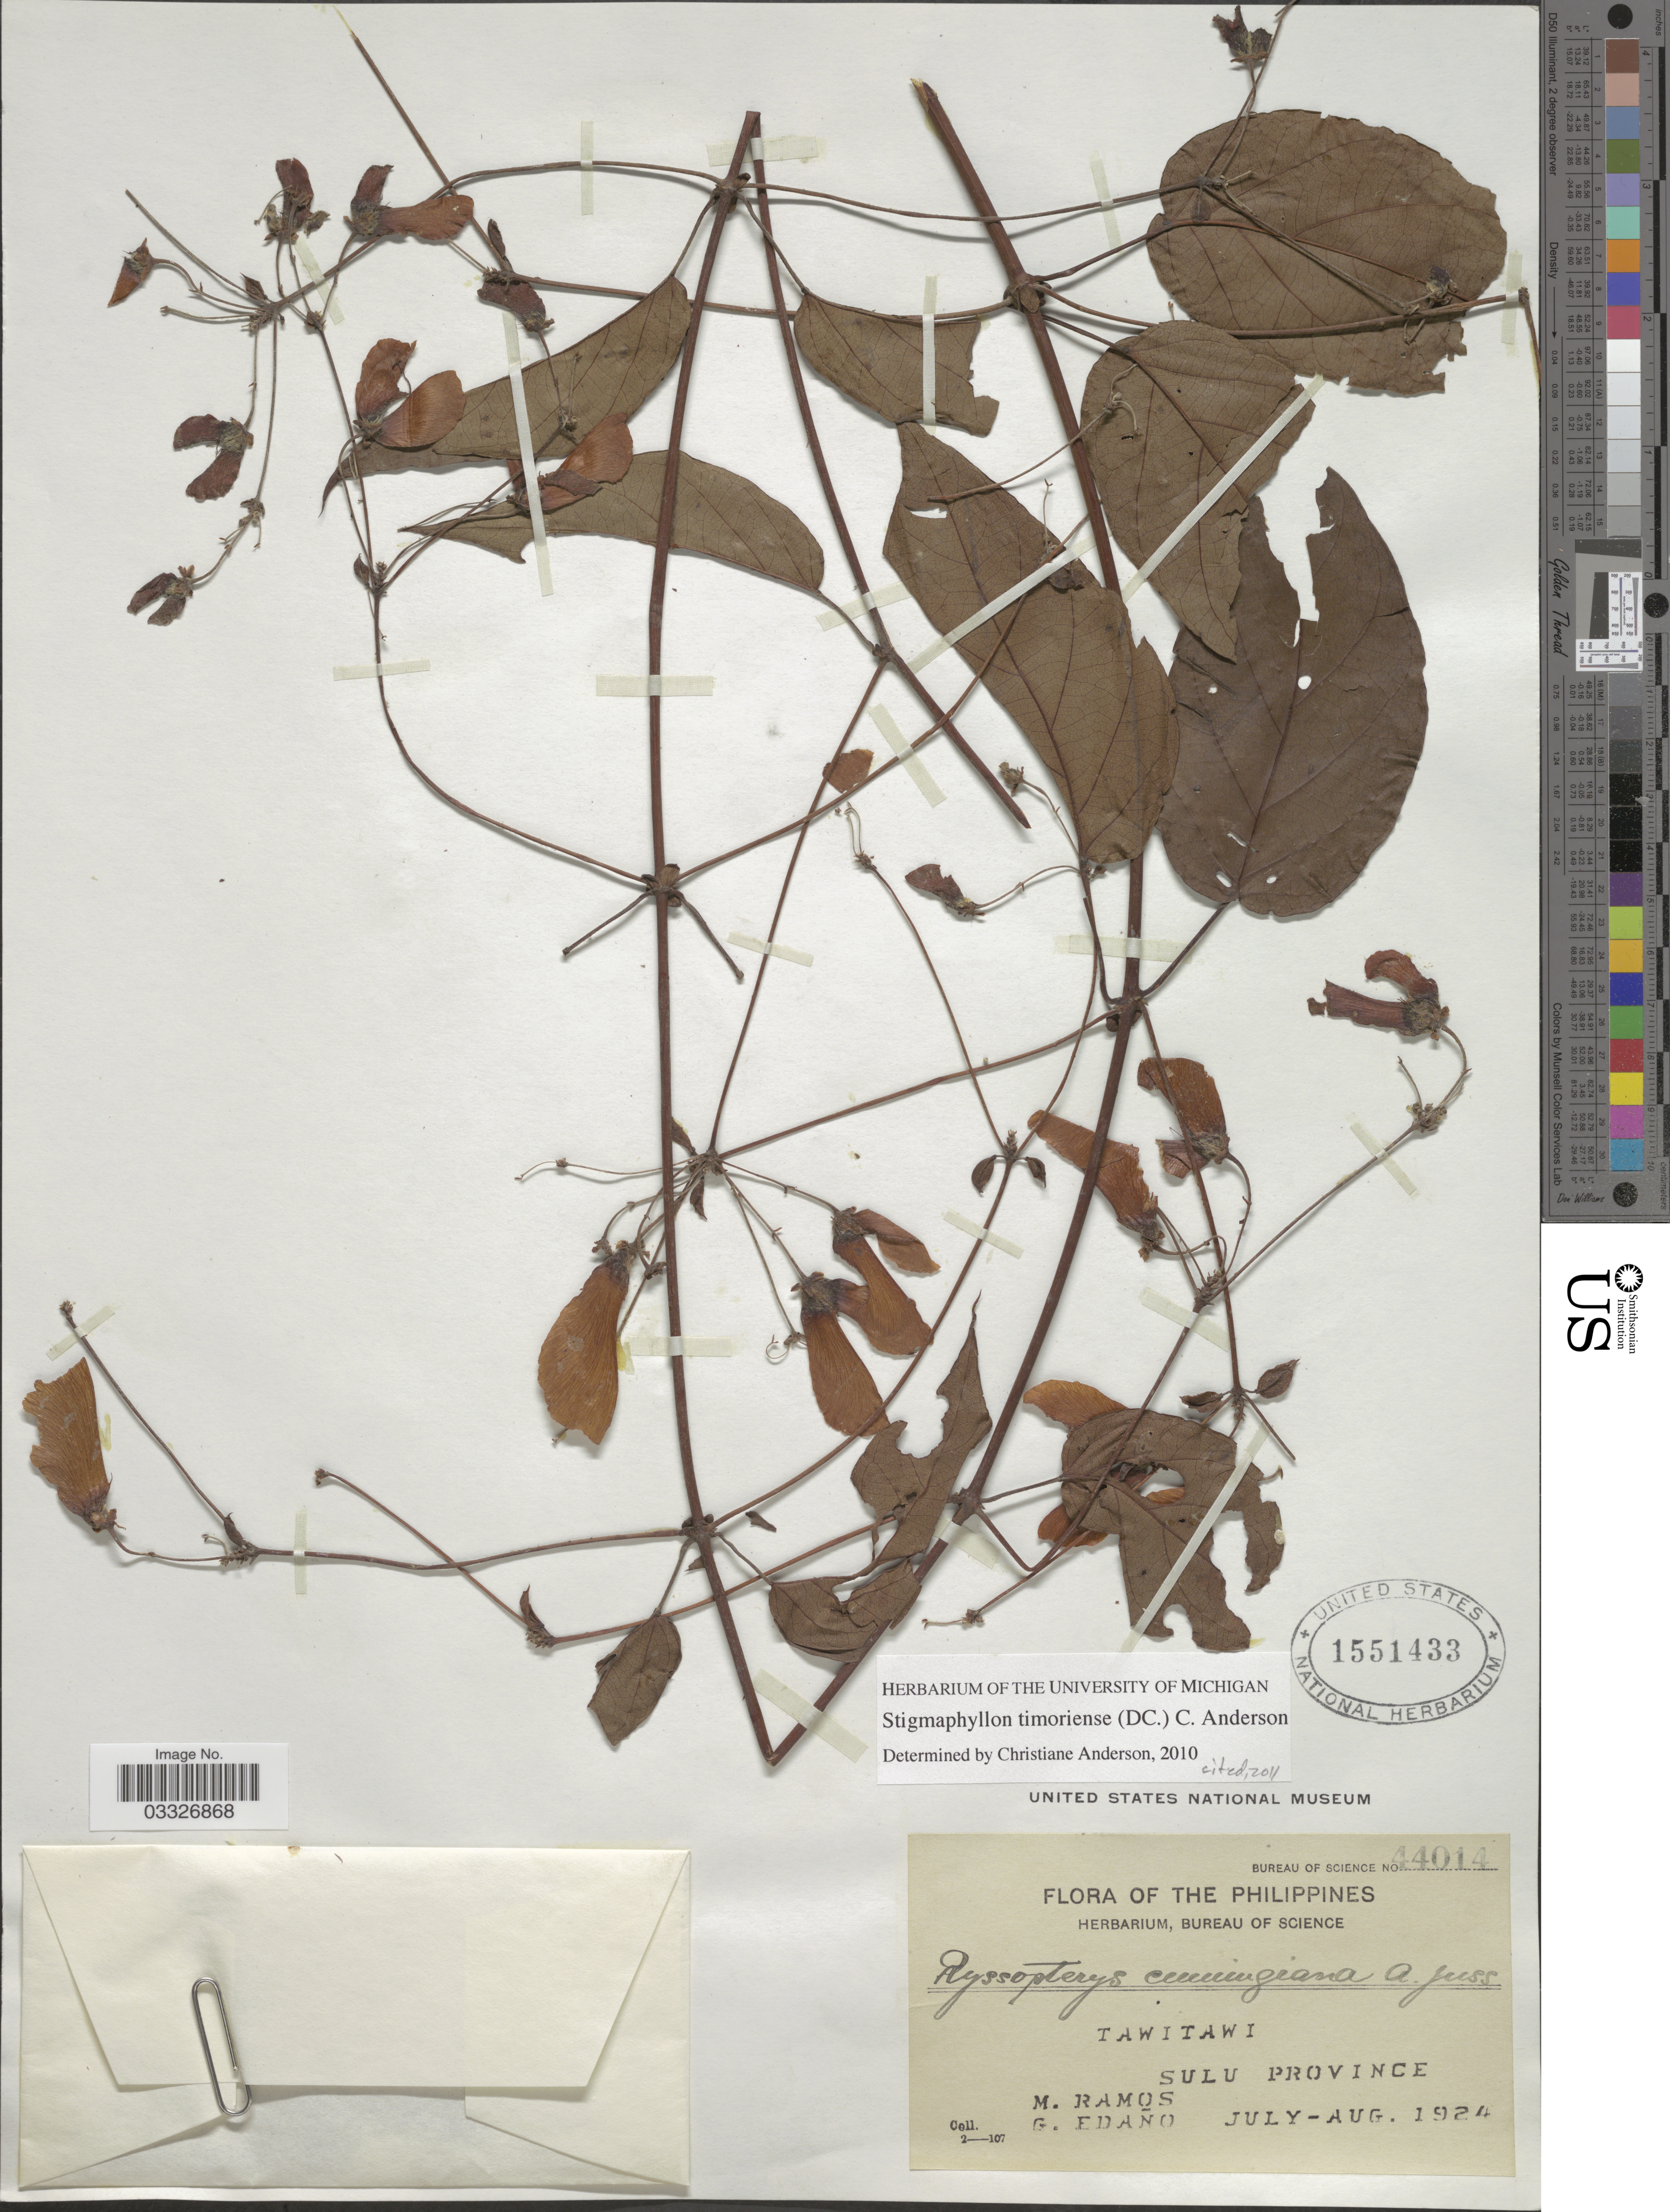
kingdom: Plantae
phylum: Tracheophyta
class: Magnoliopsida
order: Malpighiales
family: Malpighiaceae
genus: Stigmaphyllon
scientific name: Stigmaphyllon timoriense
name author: (DC.) C.E. Anderson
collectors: M. Ramos & G. Edaño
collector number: Bureau of Science 44014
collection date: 1924-07/1924-08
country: Philippines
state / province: Muslim Mindanao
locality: Tawitawi. Sulu Province.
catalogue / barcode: US 1551433